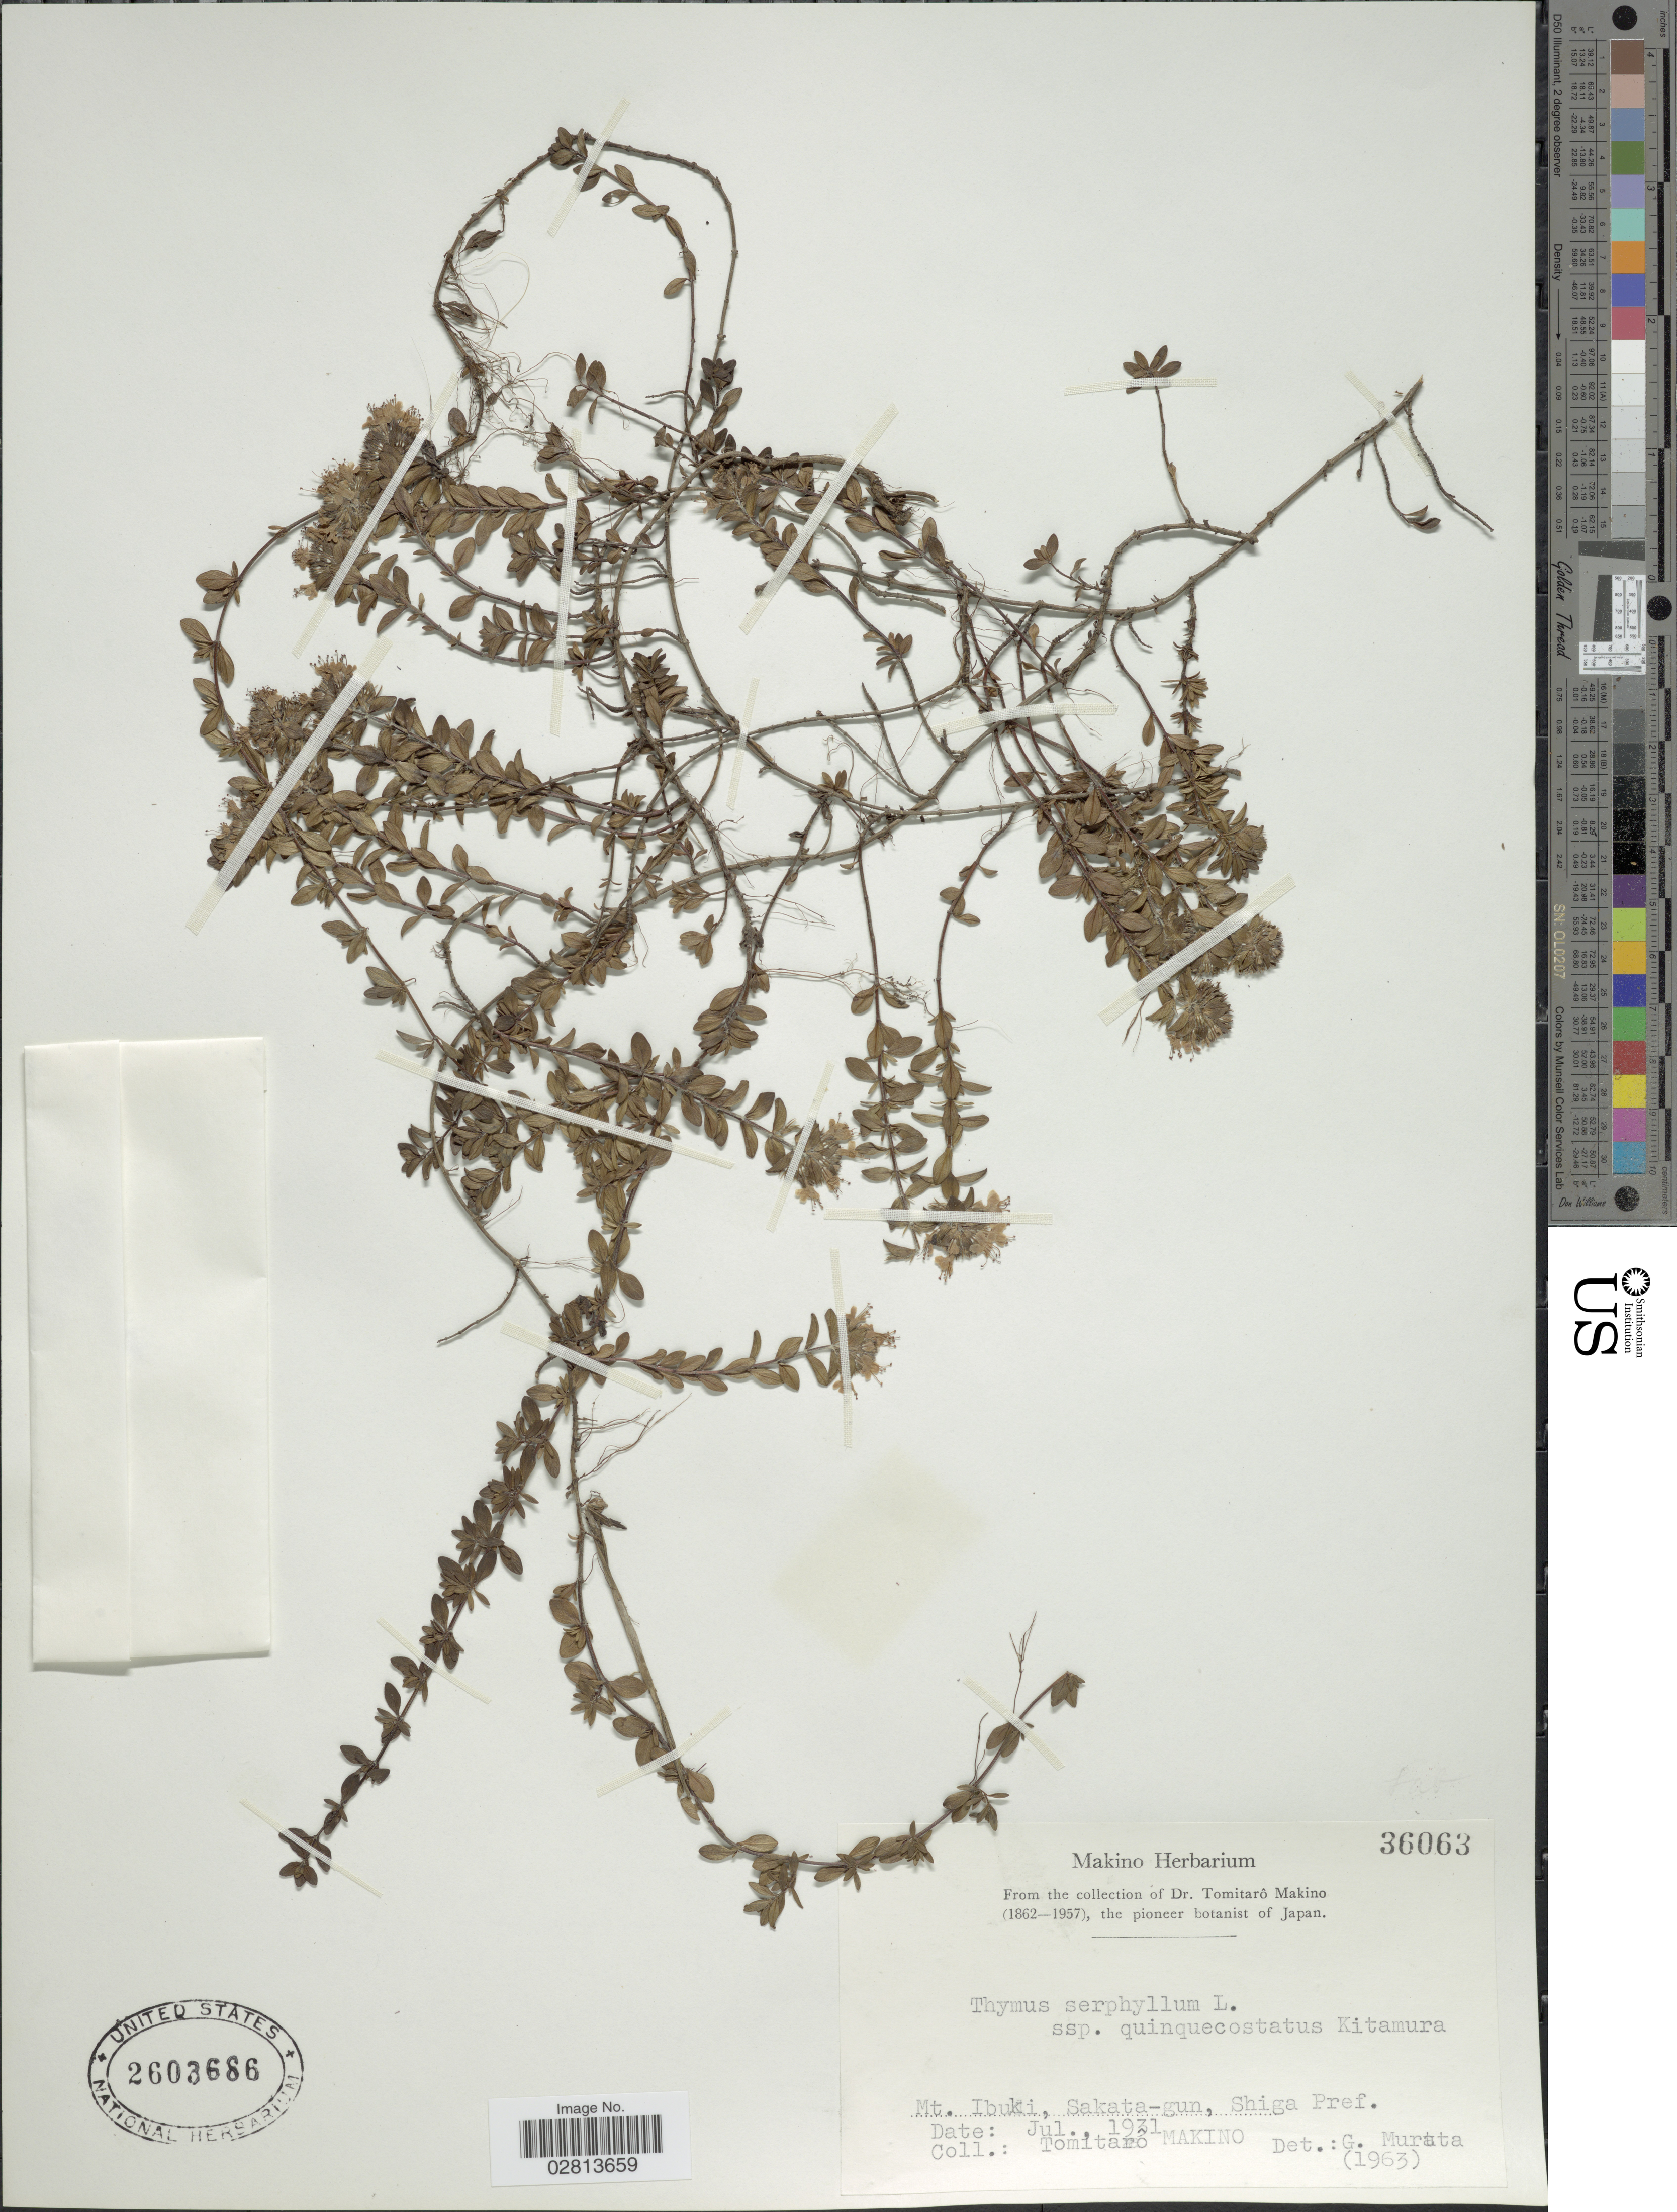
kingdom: Plantae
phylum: Tracheophyta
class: Magnoliopsida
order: Lamiales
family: Lamiaceae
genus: Thymus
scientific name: Thymus serpyllum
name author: L.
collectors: T. Makino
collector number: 36063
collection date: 1931-07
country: Japan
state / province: Siga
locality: Mt. Ibuki, Sakata-gun, Shiga Pref.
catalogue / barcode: US 2603686